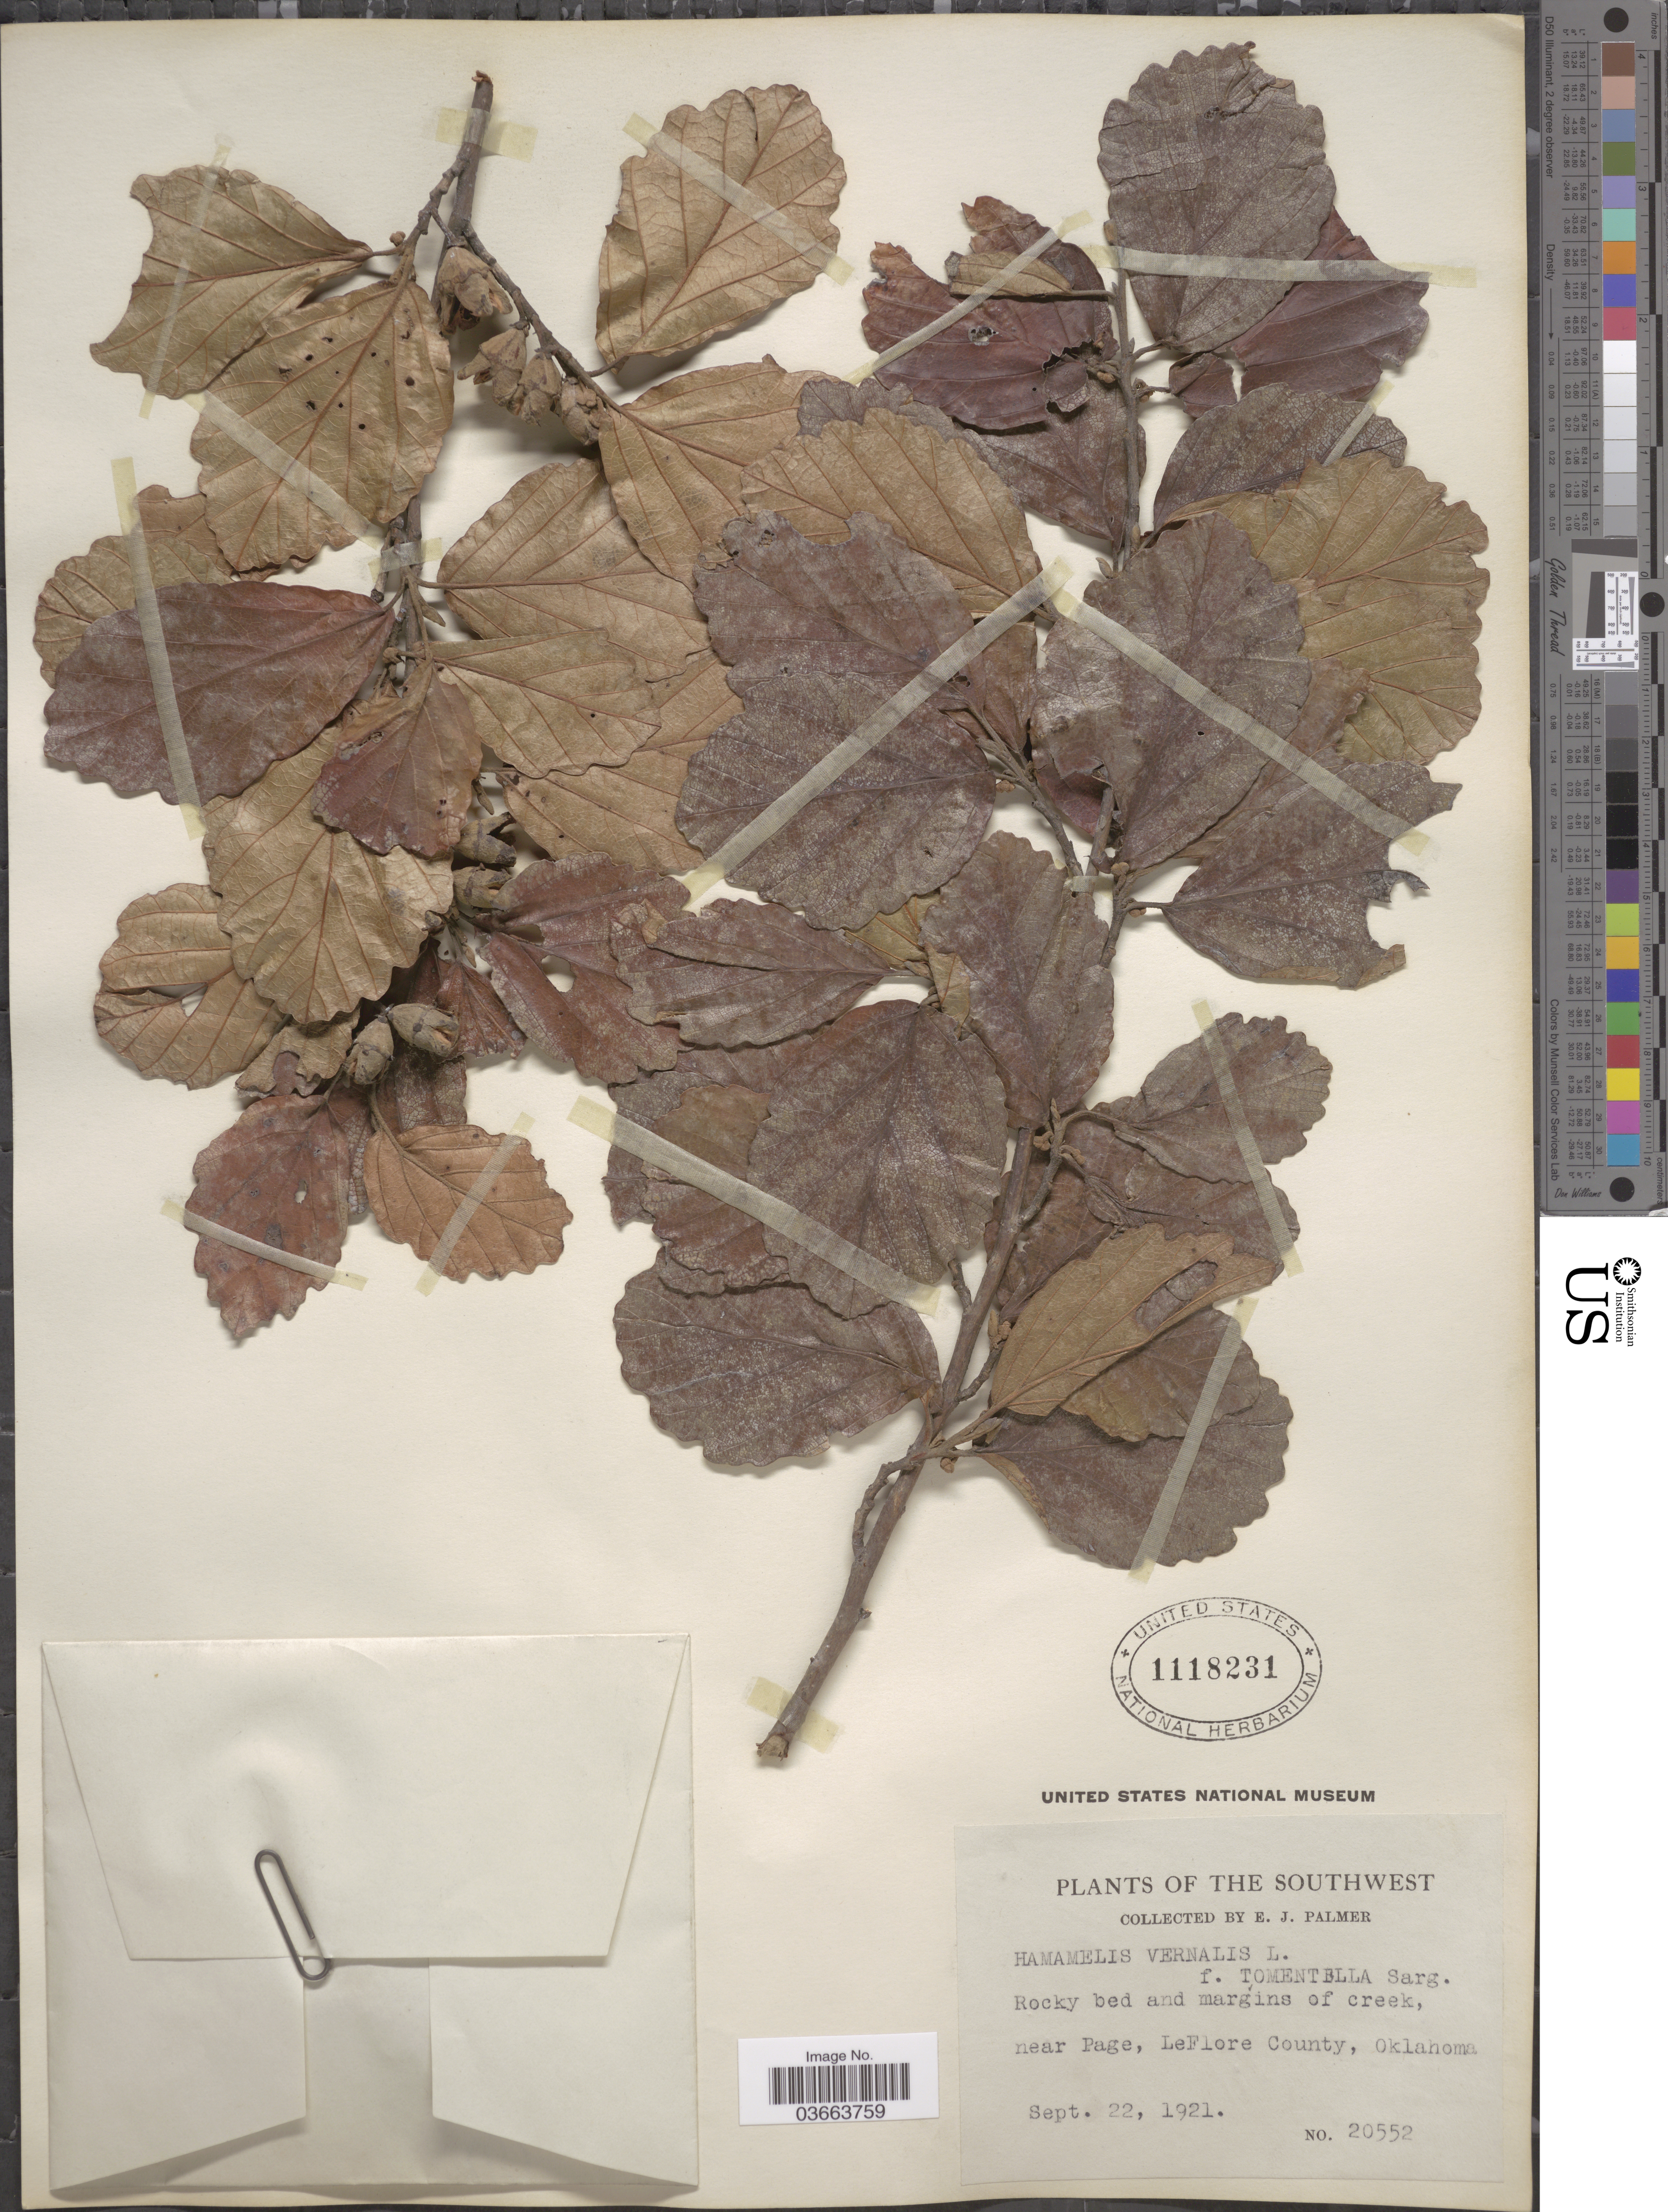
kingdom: Plantae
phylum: Tracheophyta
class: Magnoliopsida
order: Saxifragales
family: Hamamelidaceae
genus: Hamamelis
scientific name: Hamamelis vernalis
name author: Sarg.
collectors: E. J. Palmer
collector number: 20552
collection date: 1921-09-22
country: United States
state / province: Oklahoma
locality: Southwest. Near Page, LeFlore County.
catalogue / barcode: US 1118231